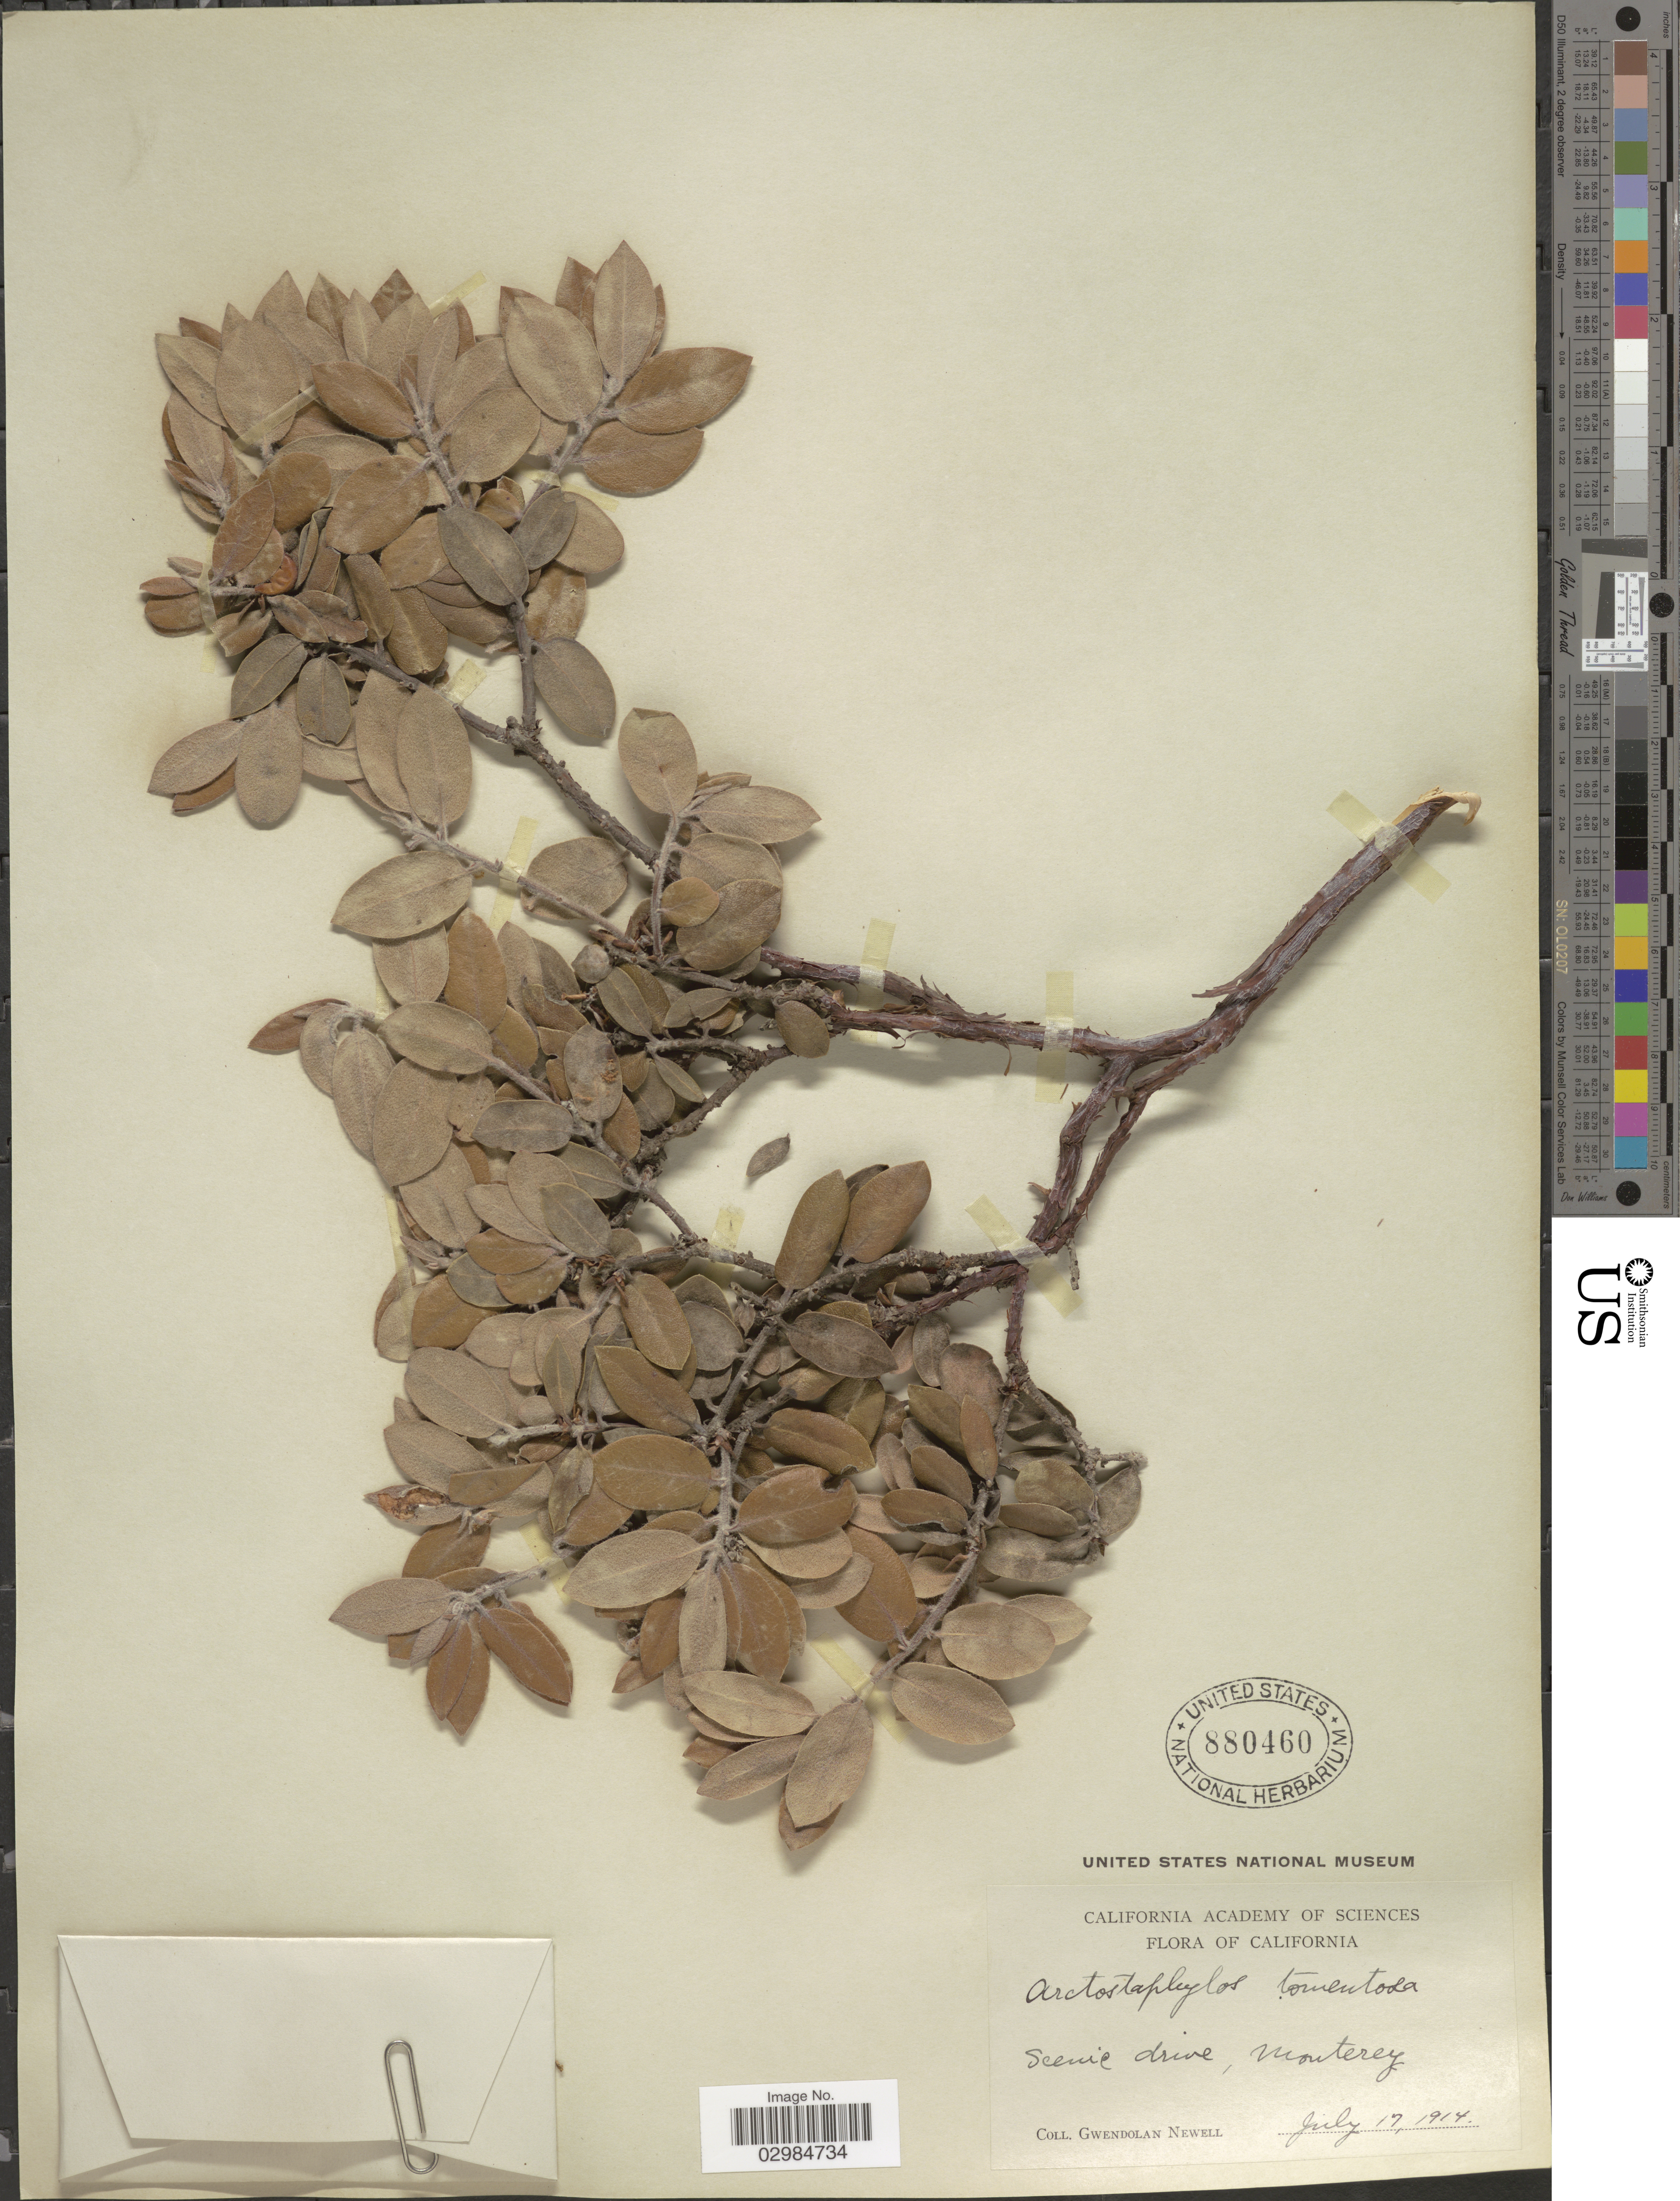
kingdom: Plantae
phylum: Tracheophyta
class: Magnoliopsida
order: Ericales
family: Ericaceae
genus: Arctostaphylos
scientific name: Arctostaphylos tomentosa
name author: (Pursh) Lindl.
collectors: G. Newell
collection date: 1914-07-17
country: United States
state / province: California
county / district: Monterey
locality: Scenic drive, Monterey.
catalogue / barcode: US 880460